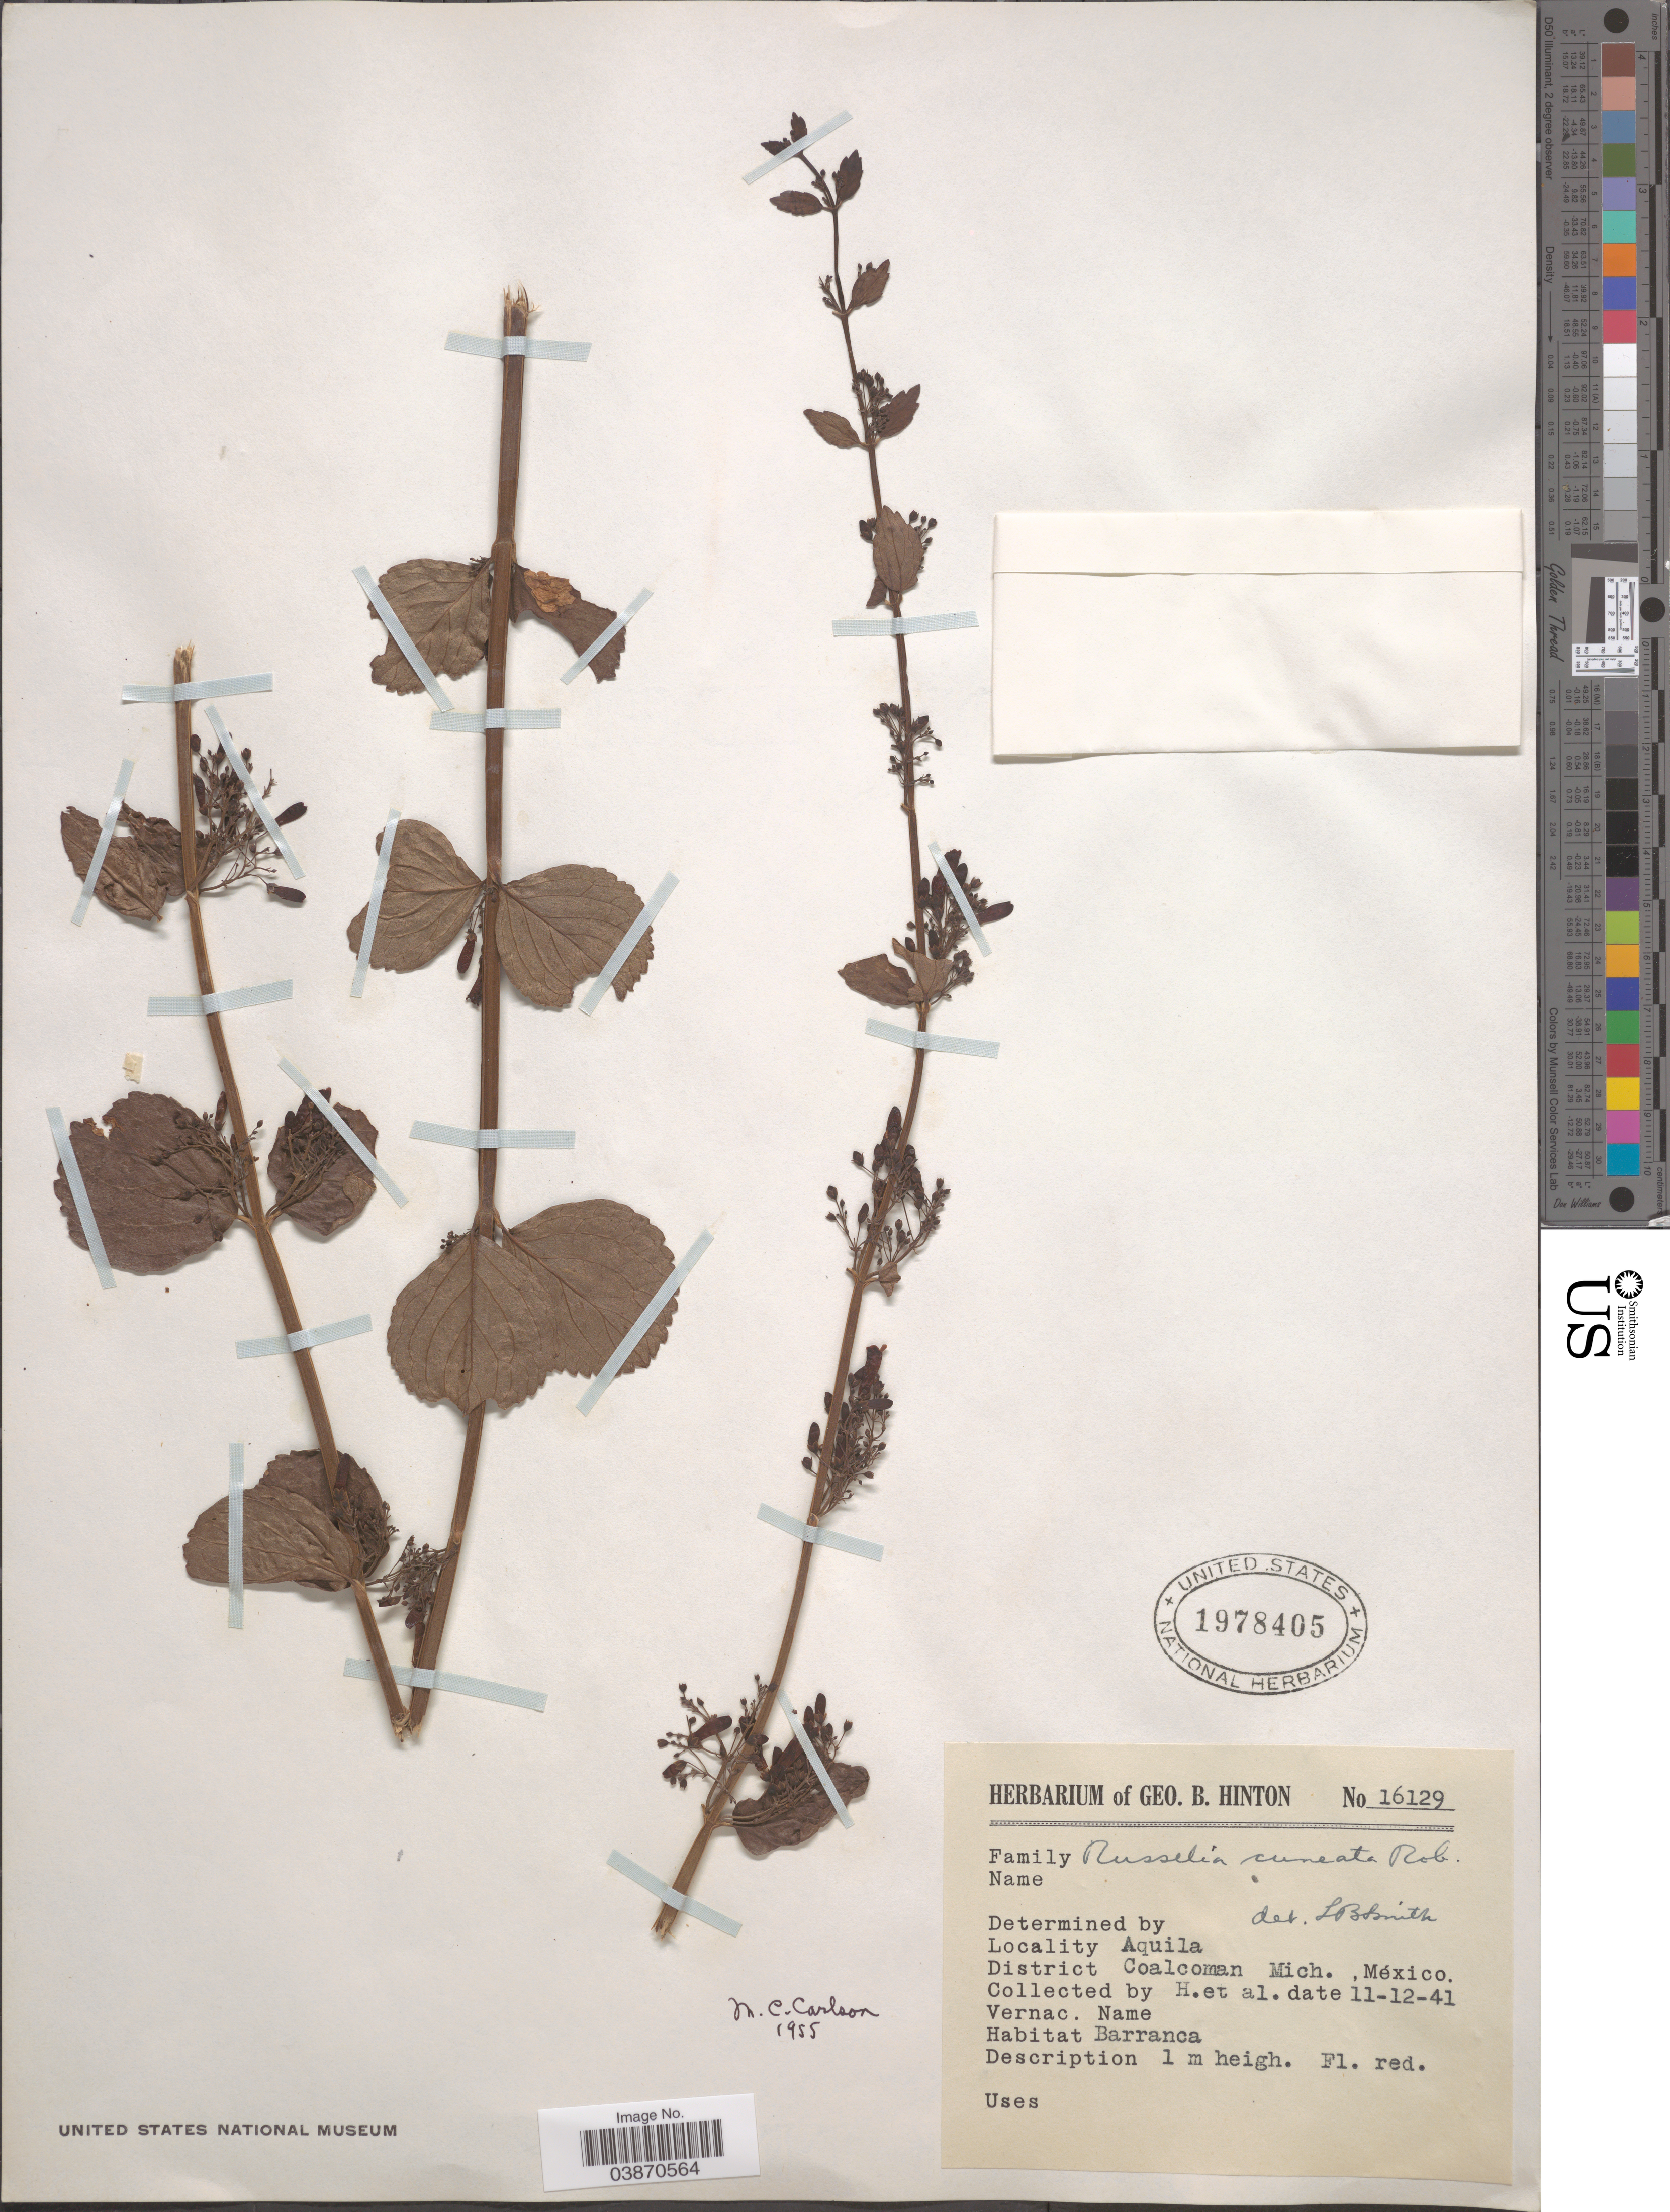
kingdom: Plantae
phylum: Tracheophyta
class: Magnoliopsida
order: Lamiales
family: Plantaginaceae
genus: Russelia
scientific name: Russelia cuneata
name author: B.L. Rob.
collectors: G. B. Hinton & et al.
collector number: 16129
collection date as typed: Transcribed d/m/y: 12/11/41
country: Mexico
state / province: Michoacán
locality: Aquila. District Coalcoman.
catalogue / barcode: US 1978405